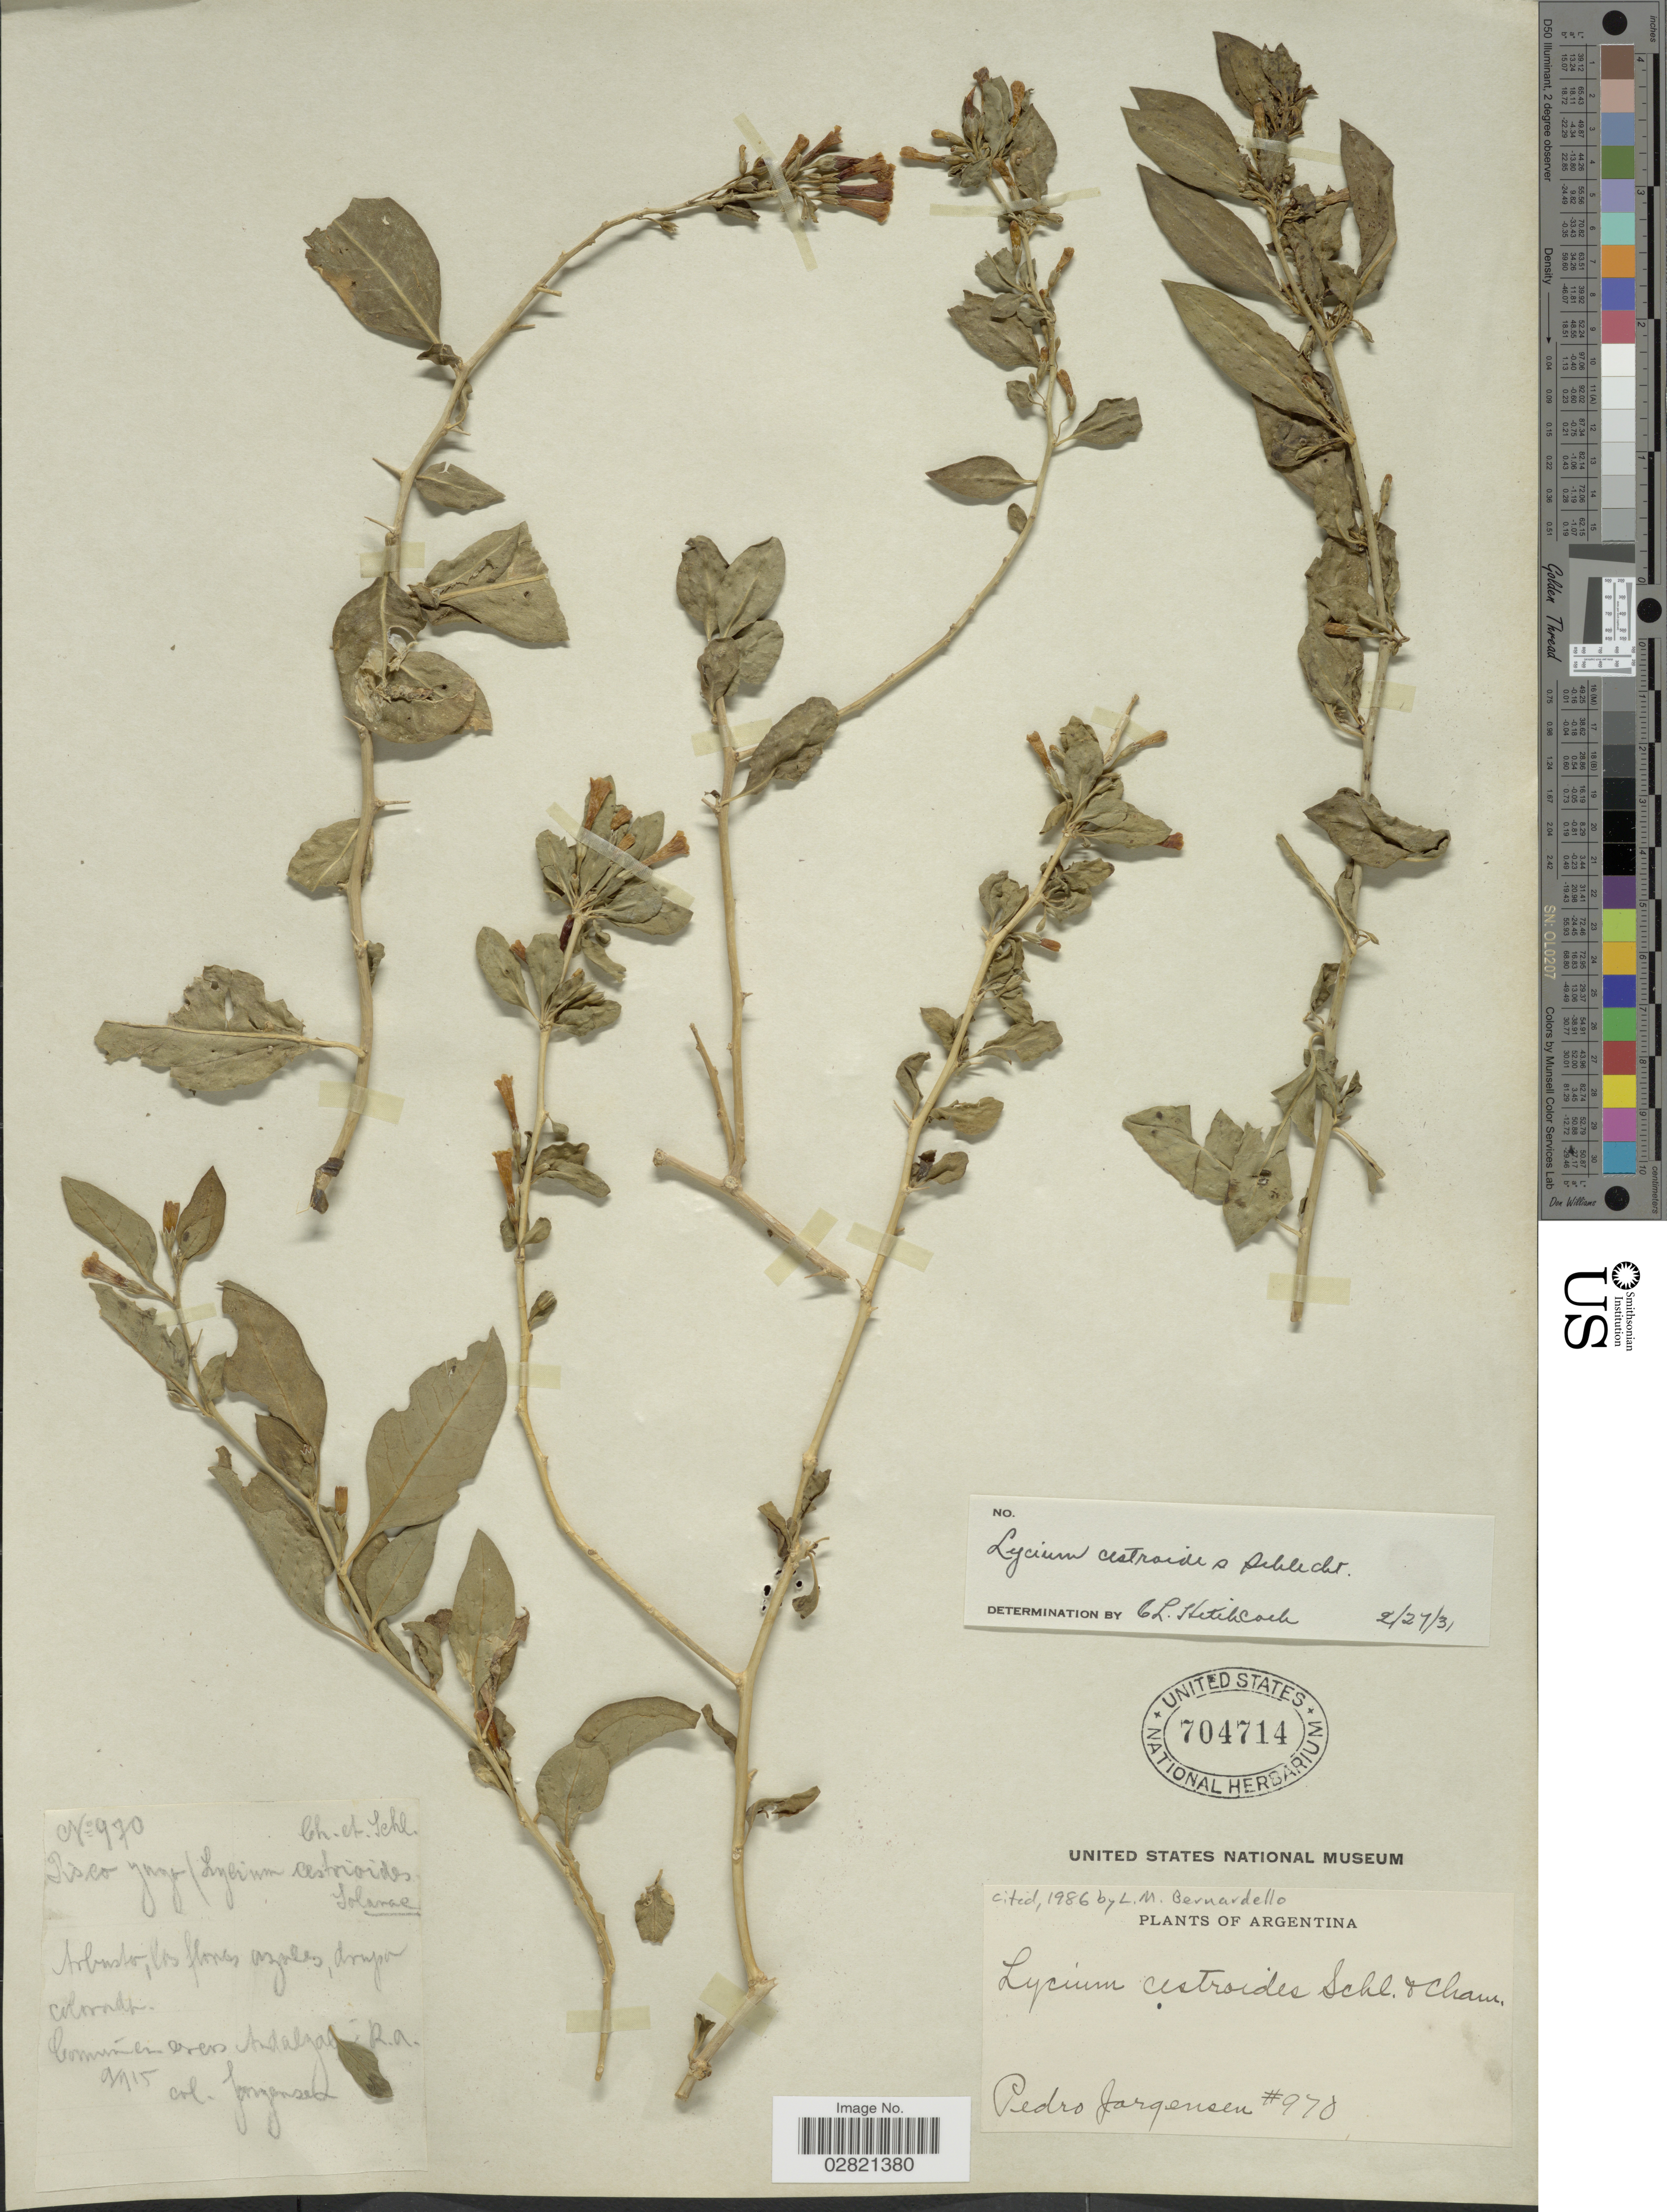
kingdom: Plantae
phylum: Tracheophyta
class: Magnoliopsida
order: Solanales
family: Solanaceae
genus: Lycium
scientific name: Lycium cestroides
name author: Schltdl.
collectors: P. Jörgensen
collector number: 970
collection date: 1915-09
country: Argentina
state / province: Catamarca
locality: Common esen Andalgala, R.A.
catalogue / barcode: US 704714